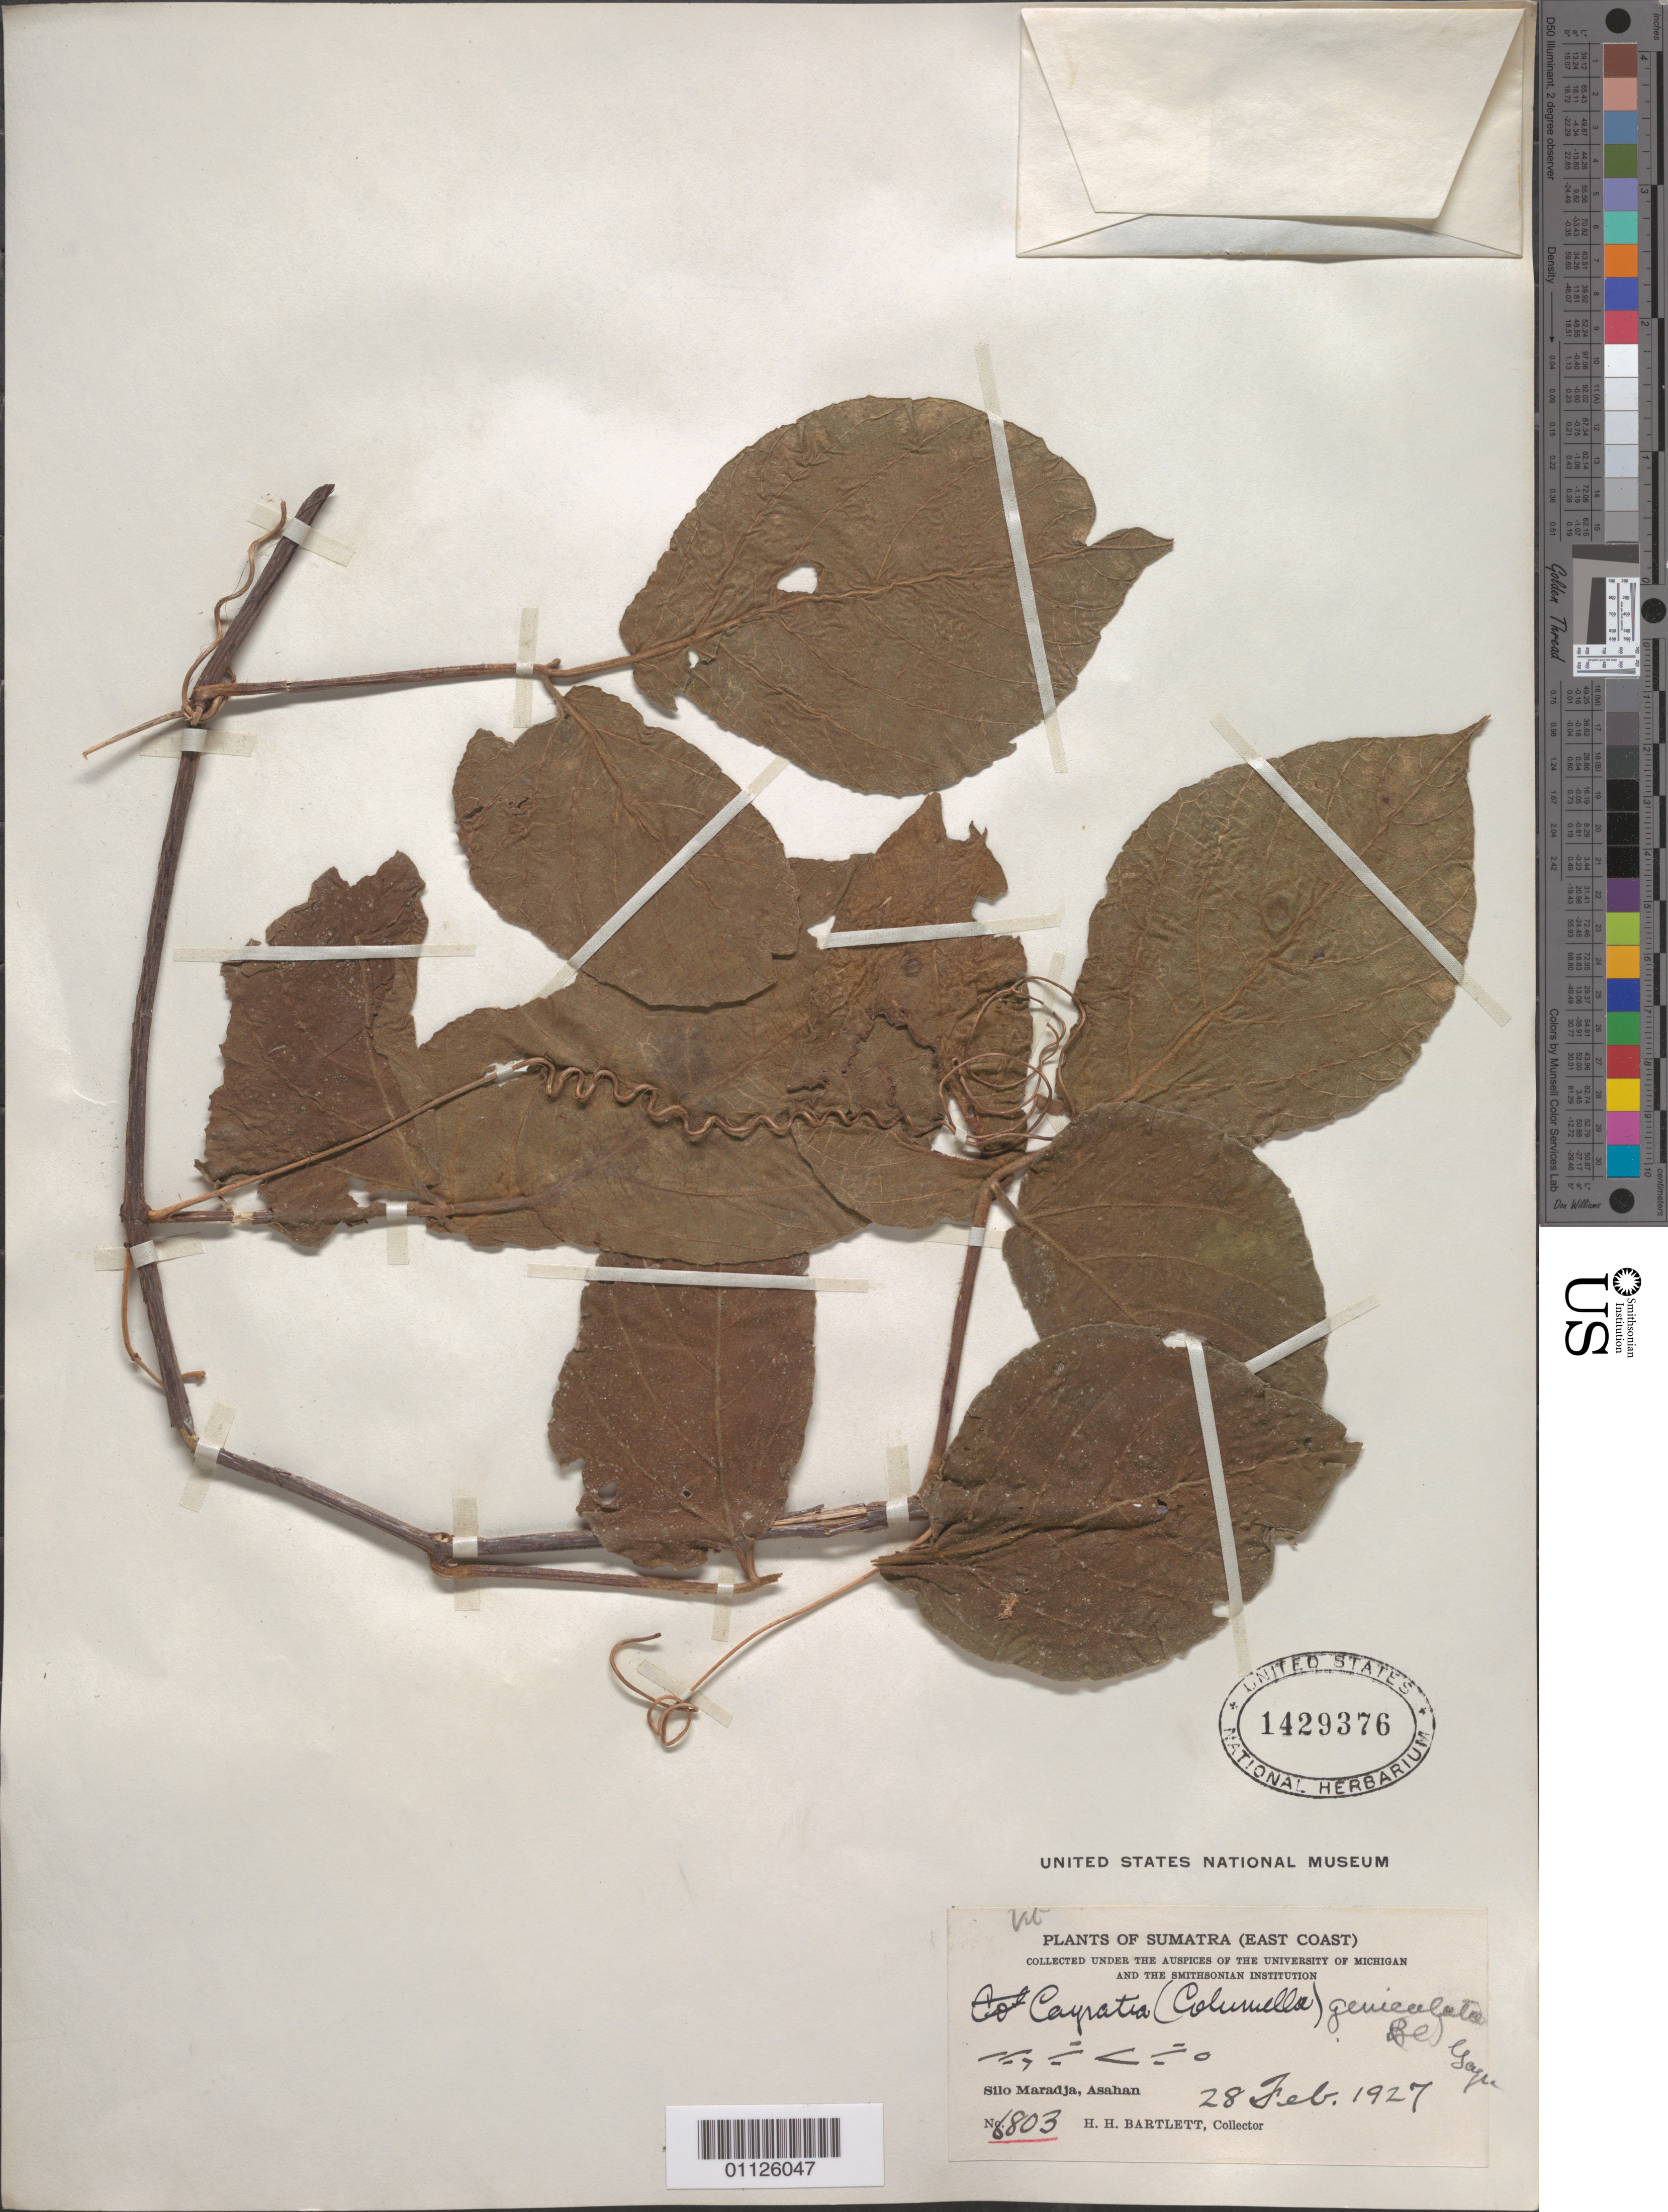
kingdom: Plantae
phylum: Tracheophyta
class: Magnoliopsida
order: Vitales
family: Vitaceae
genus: Cissus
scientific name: Cissus geniculata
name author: Blume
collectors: H. H. Bartlett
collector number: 6803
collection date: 1927-02-28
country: Indonesia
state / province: Sumatra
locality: E Coast. Silo Maradja, Asahan.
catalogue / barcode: US 1429376